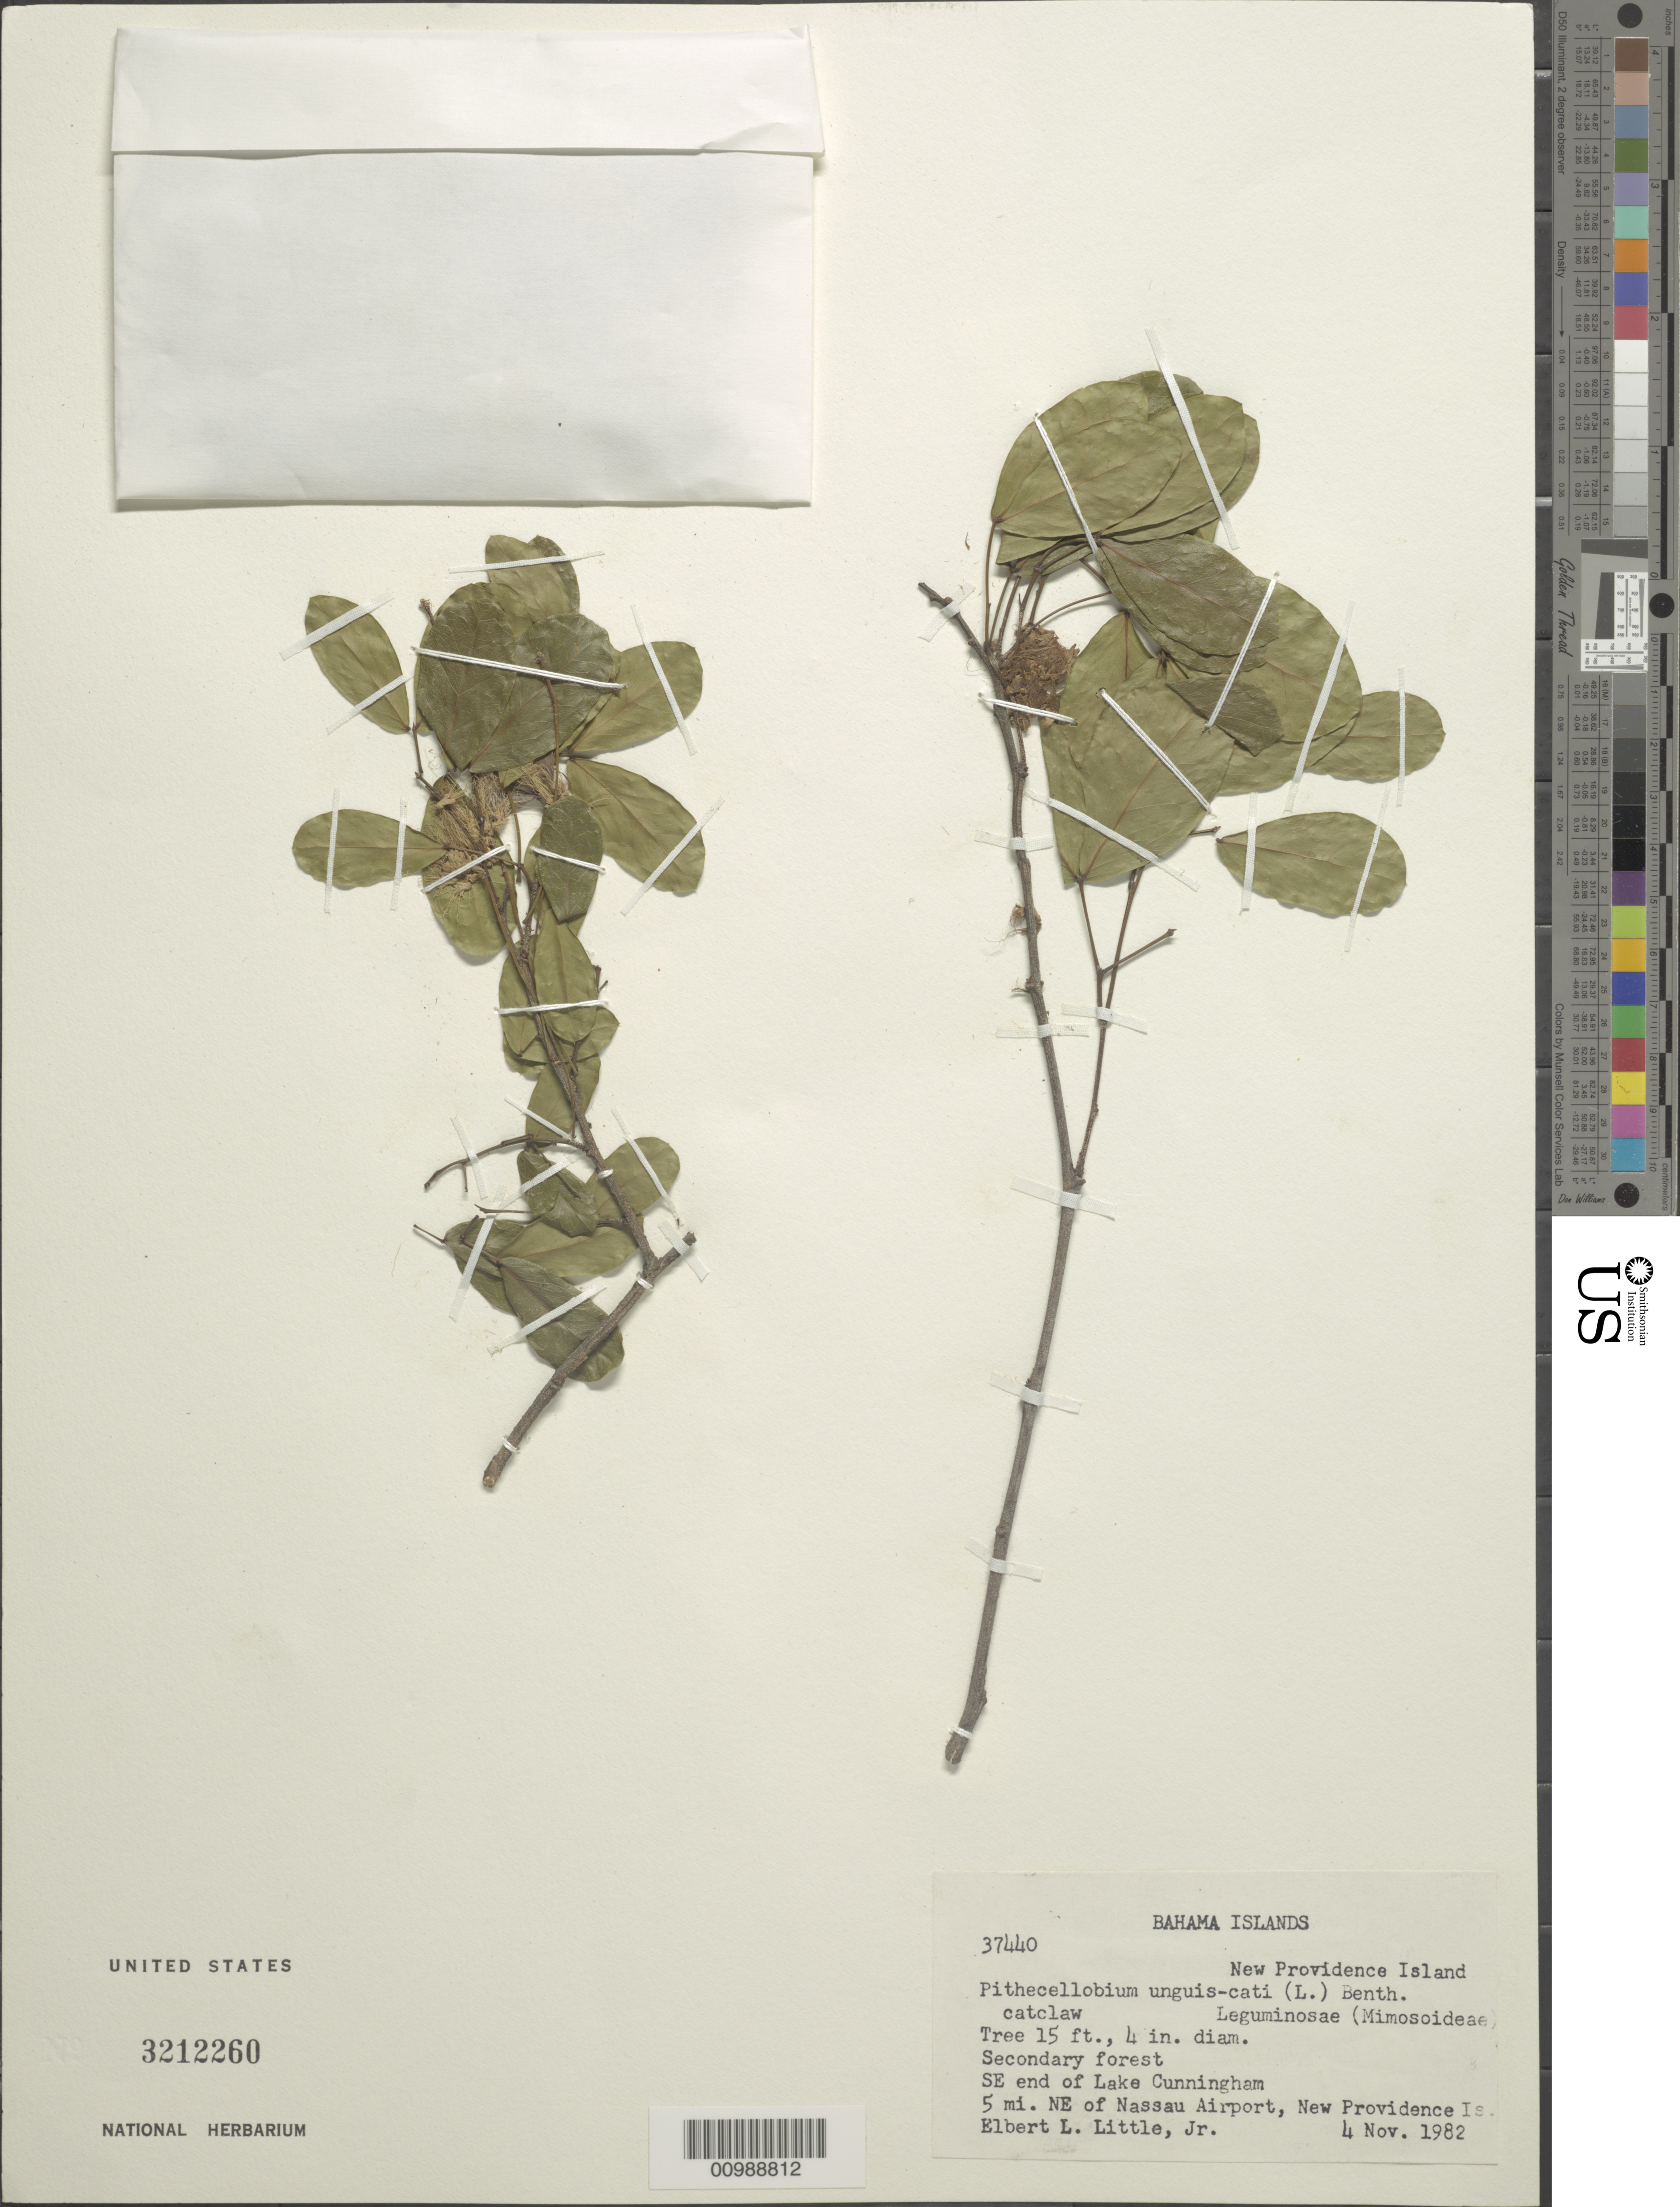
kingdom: Plantae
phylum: Tracheophyta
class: Magnoliopsida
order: Fabales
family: Fabaceae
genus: Pithecellobium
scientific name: Pithecellobium unguis-cati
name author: (L.) Benth.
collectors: E. L. Little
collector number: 37440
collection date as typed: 04 Nov 1982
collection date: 1982-11-04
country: Bahamas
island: New Providence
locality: SE end of Lake Cunningham, 5 mi NE of Nassau Airport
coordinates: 0 N, 0 E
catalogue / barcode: US 3212260